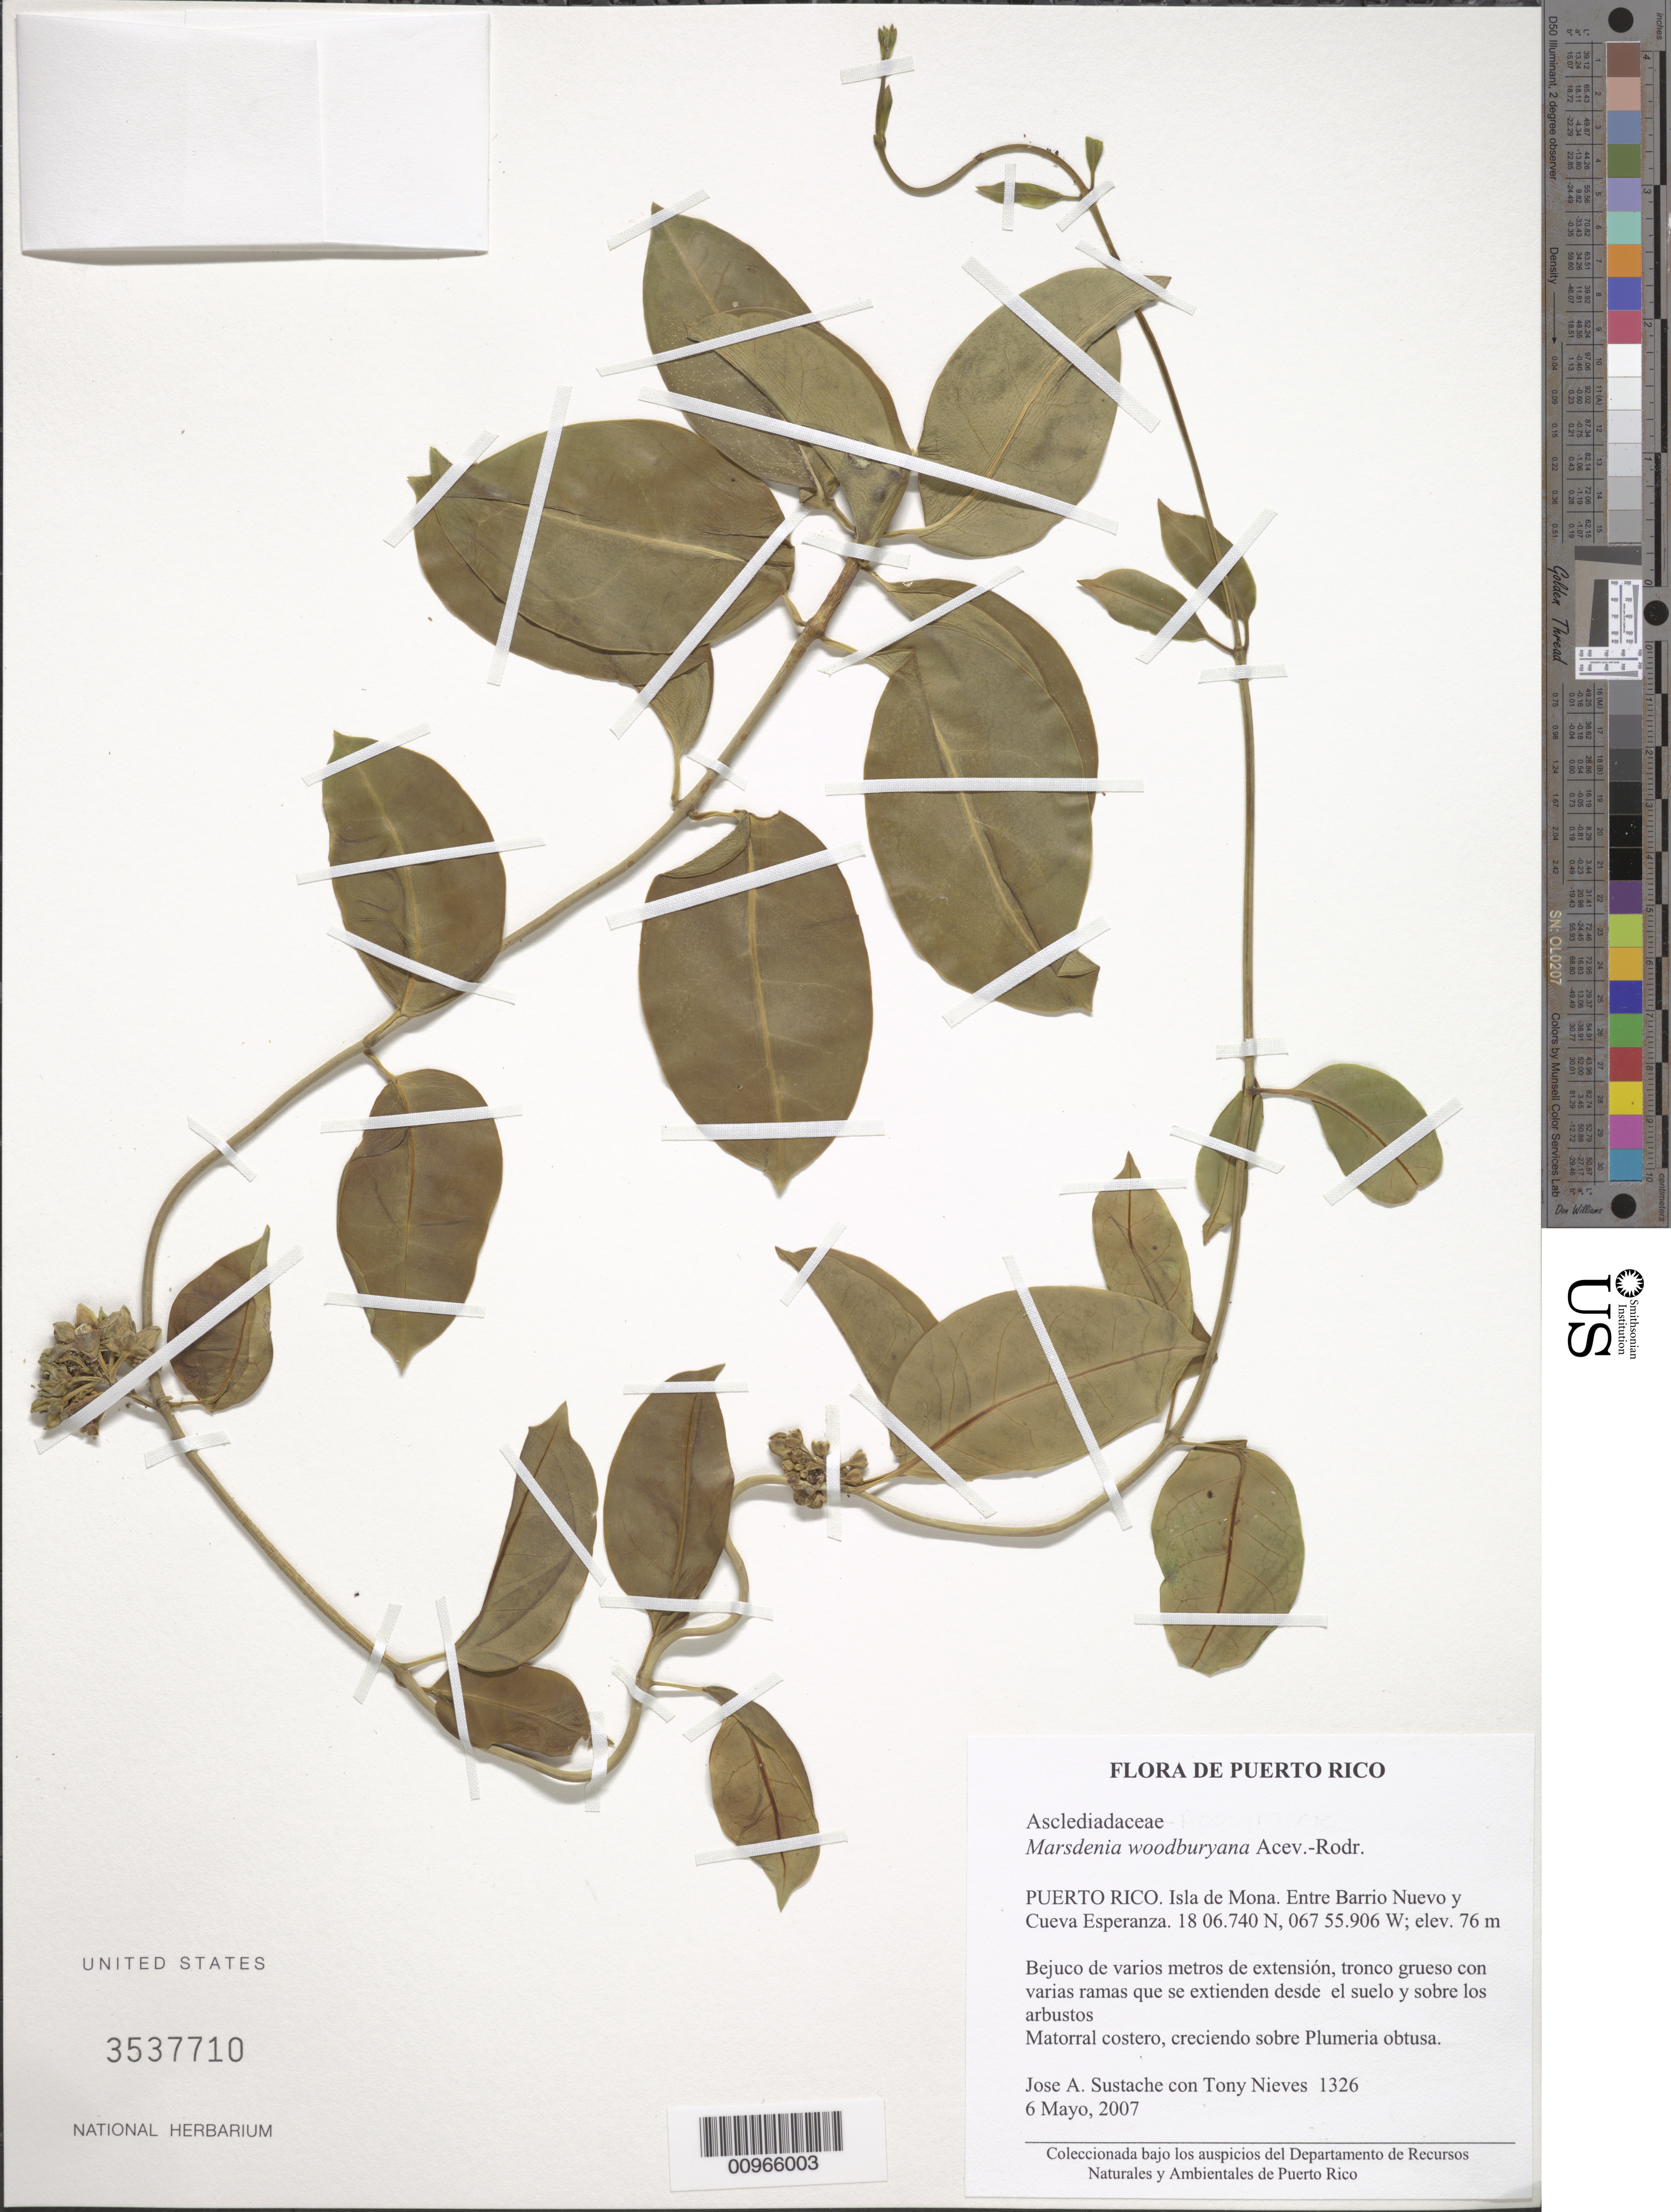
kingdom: Plantae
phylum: Tracheophyta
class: Magnoliopsida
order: Gentianales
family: Apocynaceae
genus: Marsdenia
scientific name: Marsdenia woodburyana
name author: Acev.-Rodr.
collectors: J. Sustache & T. Nieves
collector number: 1326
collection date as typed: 06 May 2007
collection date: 2007-05-06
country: Puerto Rico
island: Mona I.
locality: Entre Barrio Nuevo y Cueva Esperanza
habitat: Matorral costero, creciendo sobre Plumeria obtusa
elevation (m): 76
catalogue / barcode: US 3537710